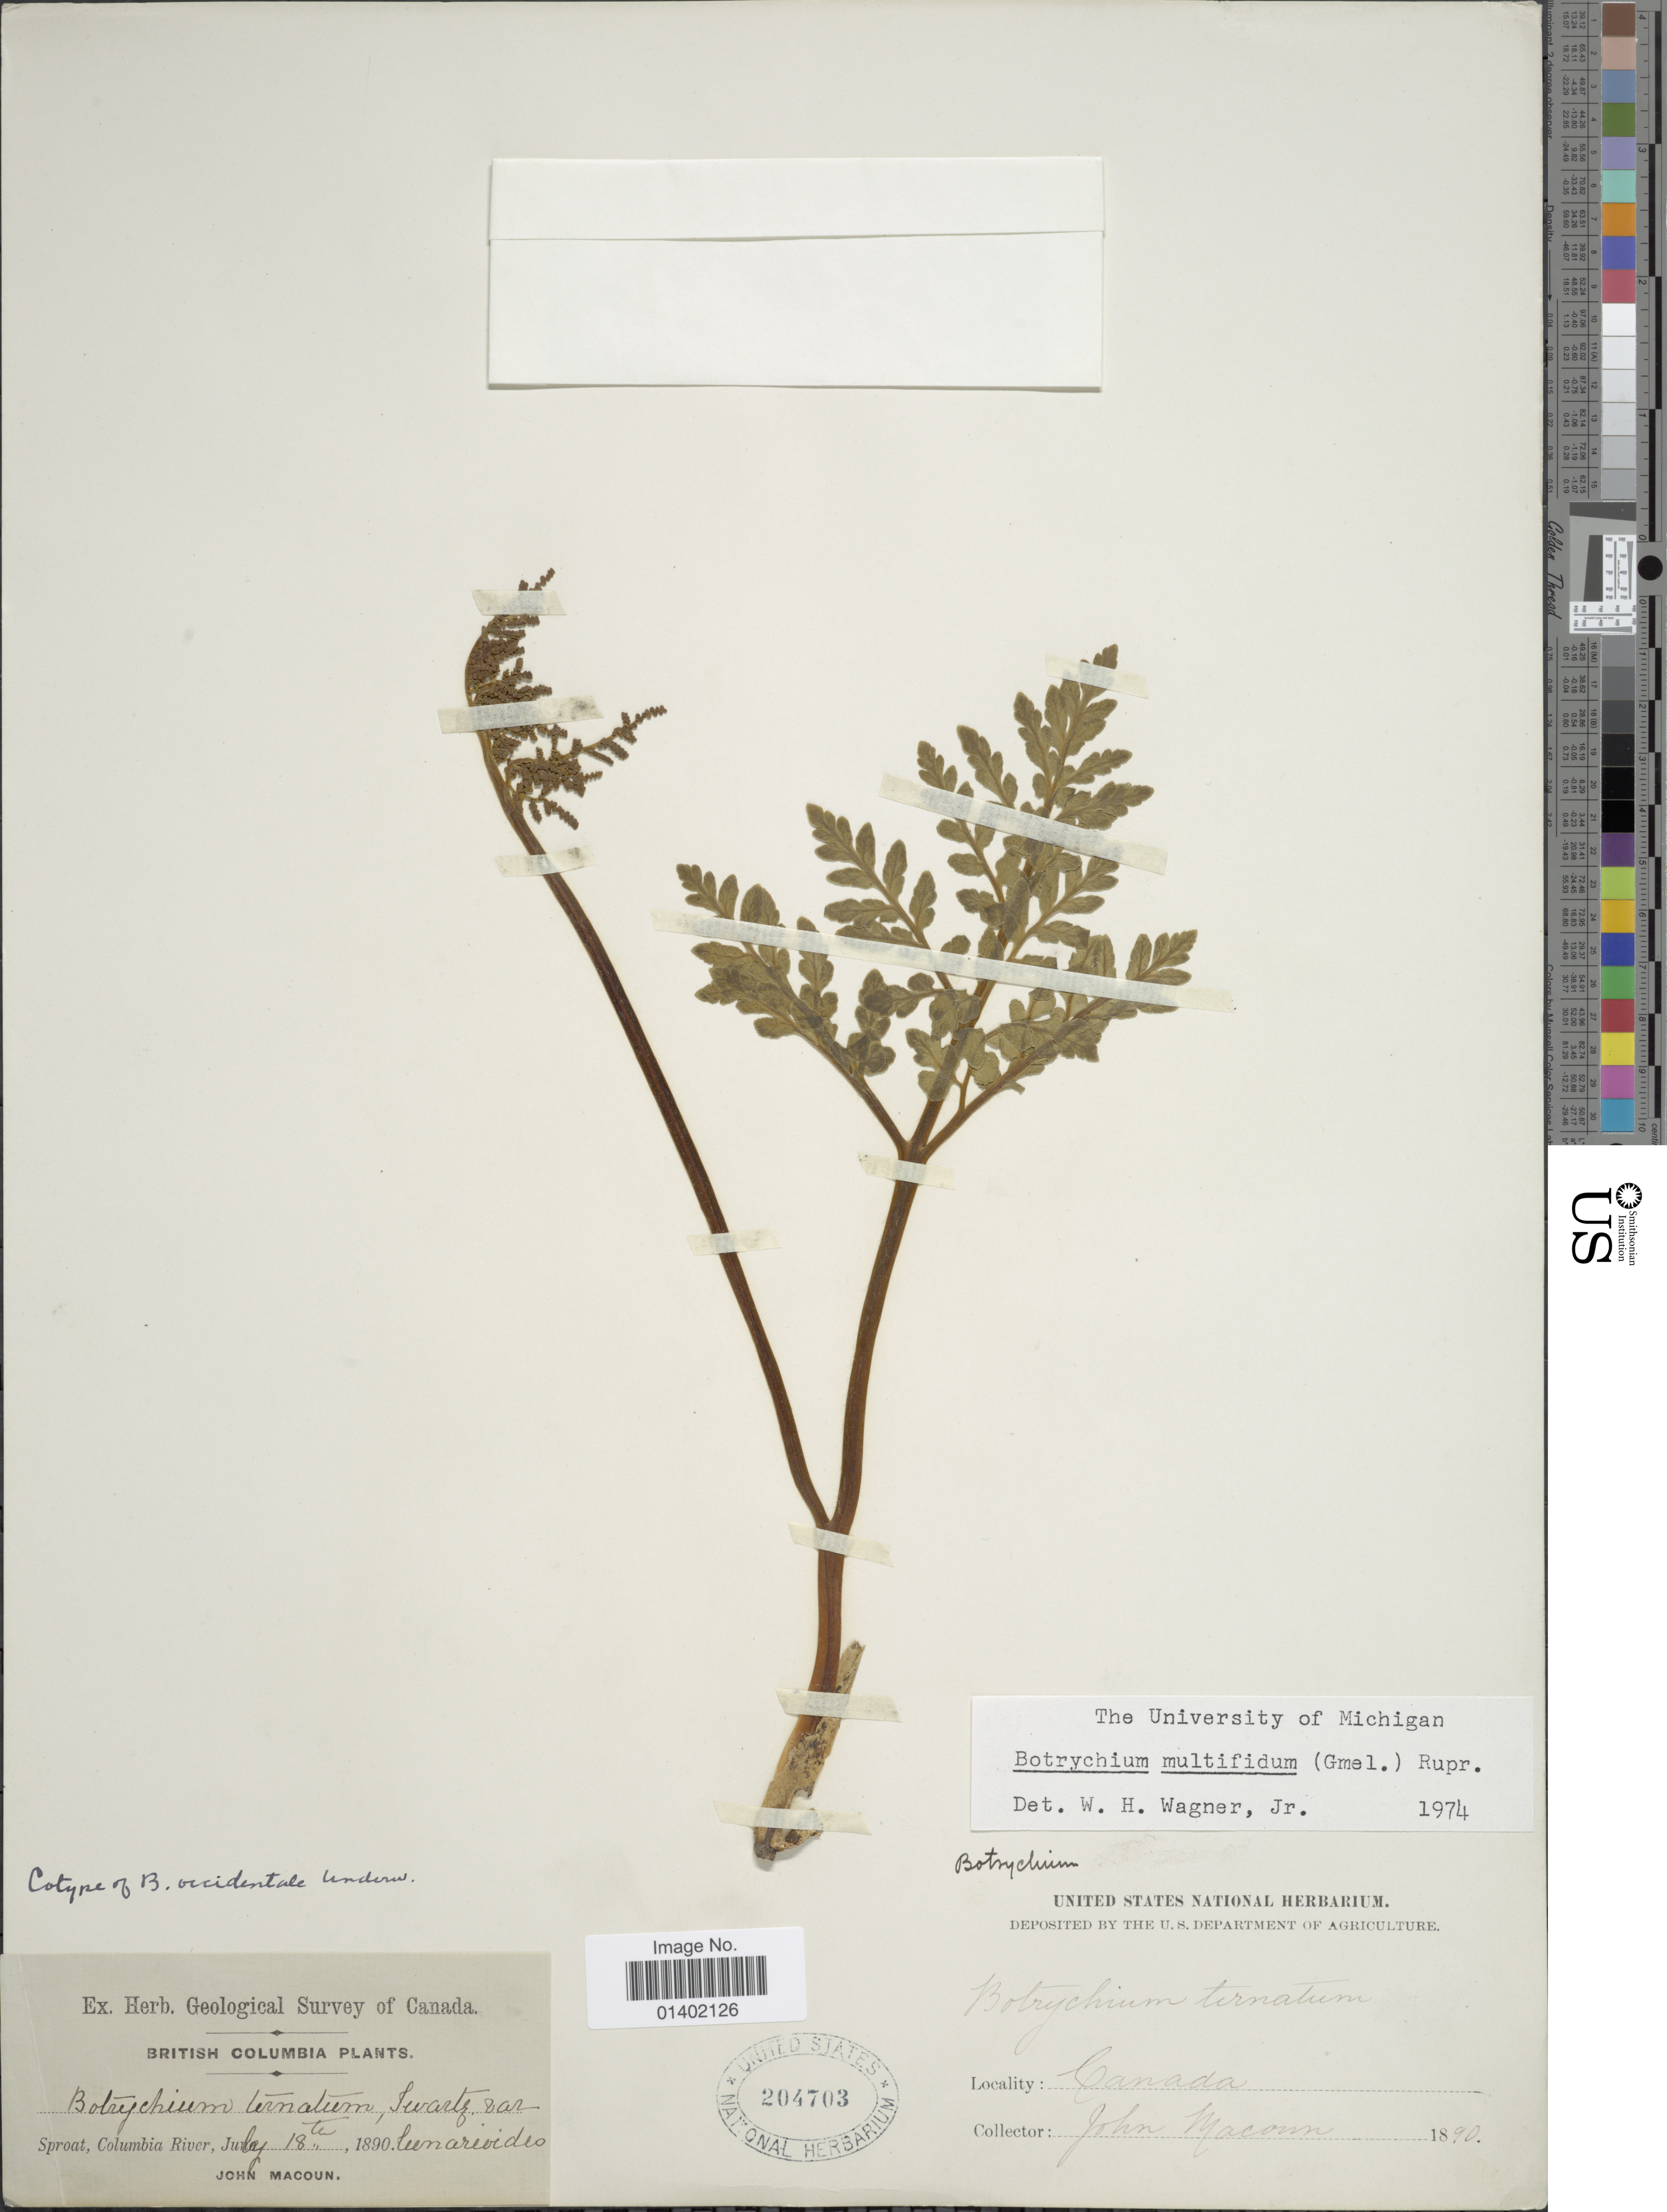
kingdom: Plantae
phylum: Tracheophyta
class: Polypodiopsida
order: Ophioglossales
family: Ophioglossaceae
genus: Botrychium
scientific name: Botrychium multifidum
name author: (J.F. Gmel.) Rupr.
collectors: J. Macoun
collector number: s,n,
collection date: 1890-07-18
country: Canada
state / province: British Columbia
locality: Sproat Columbia River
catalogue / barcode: US 204703